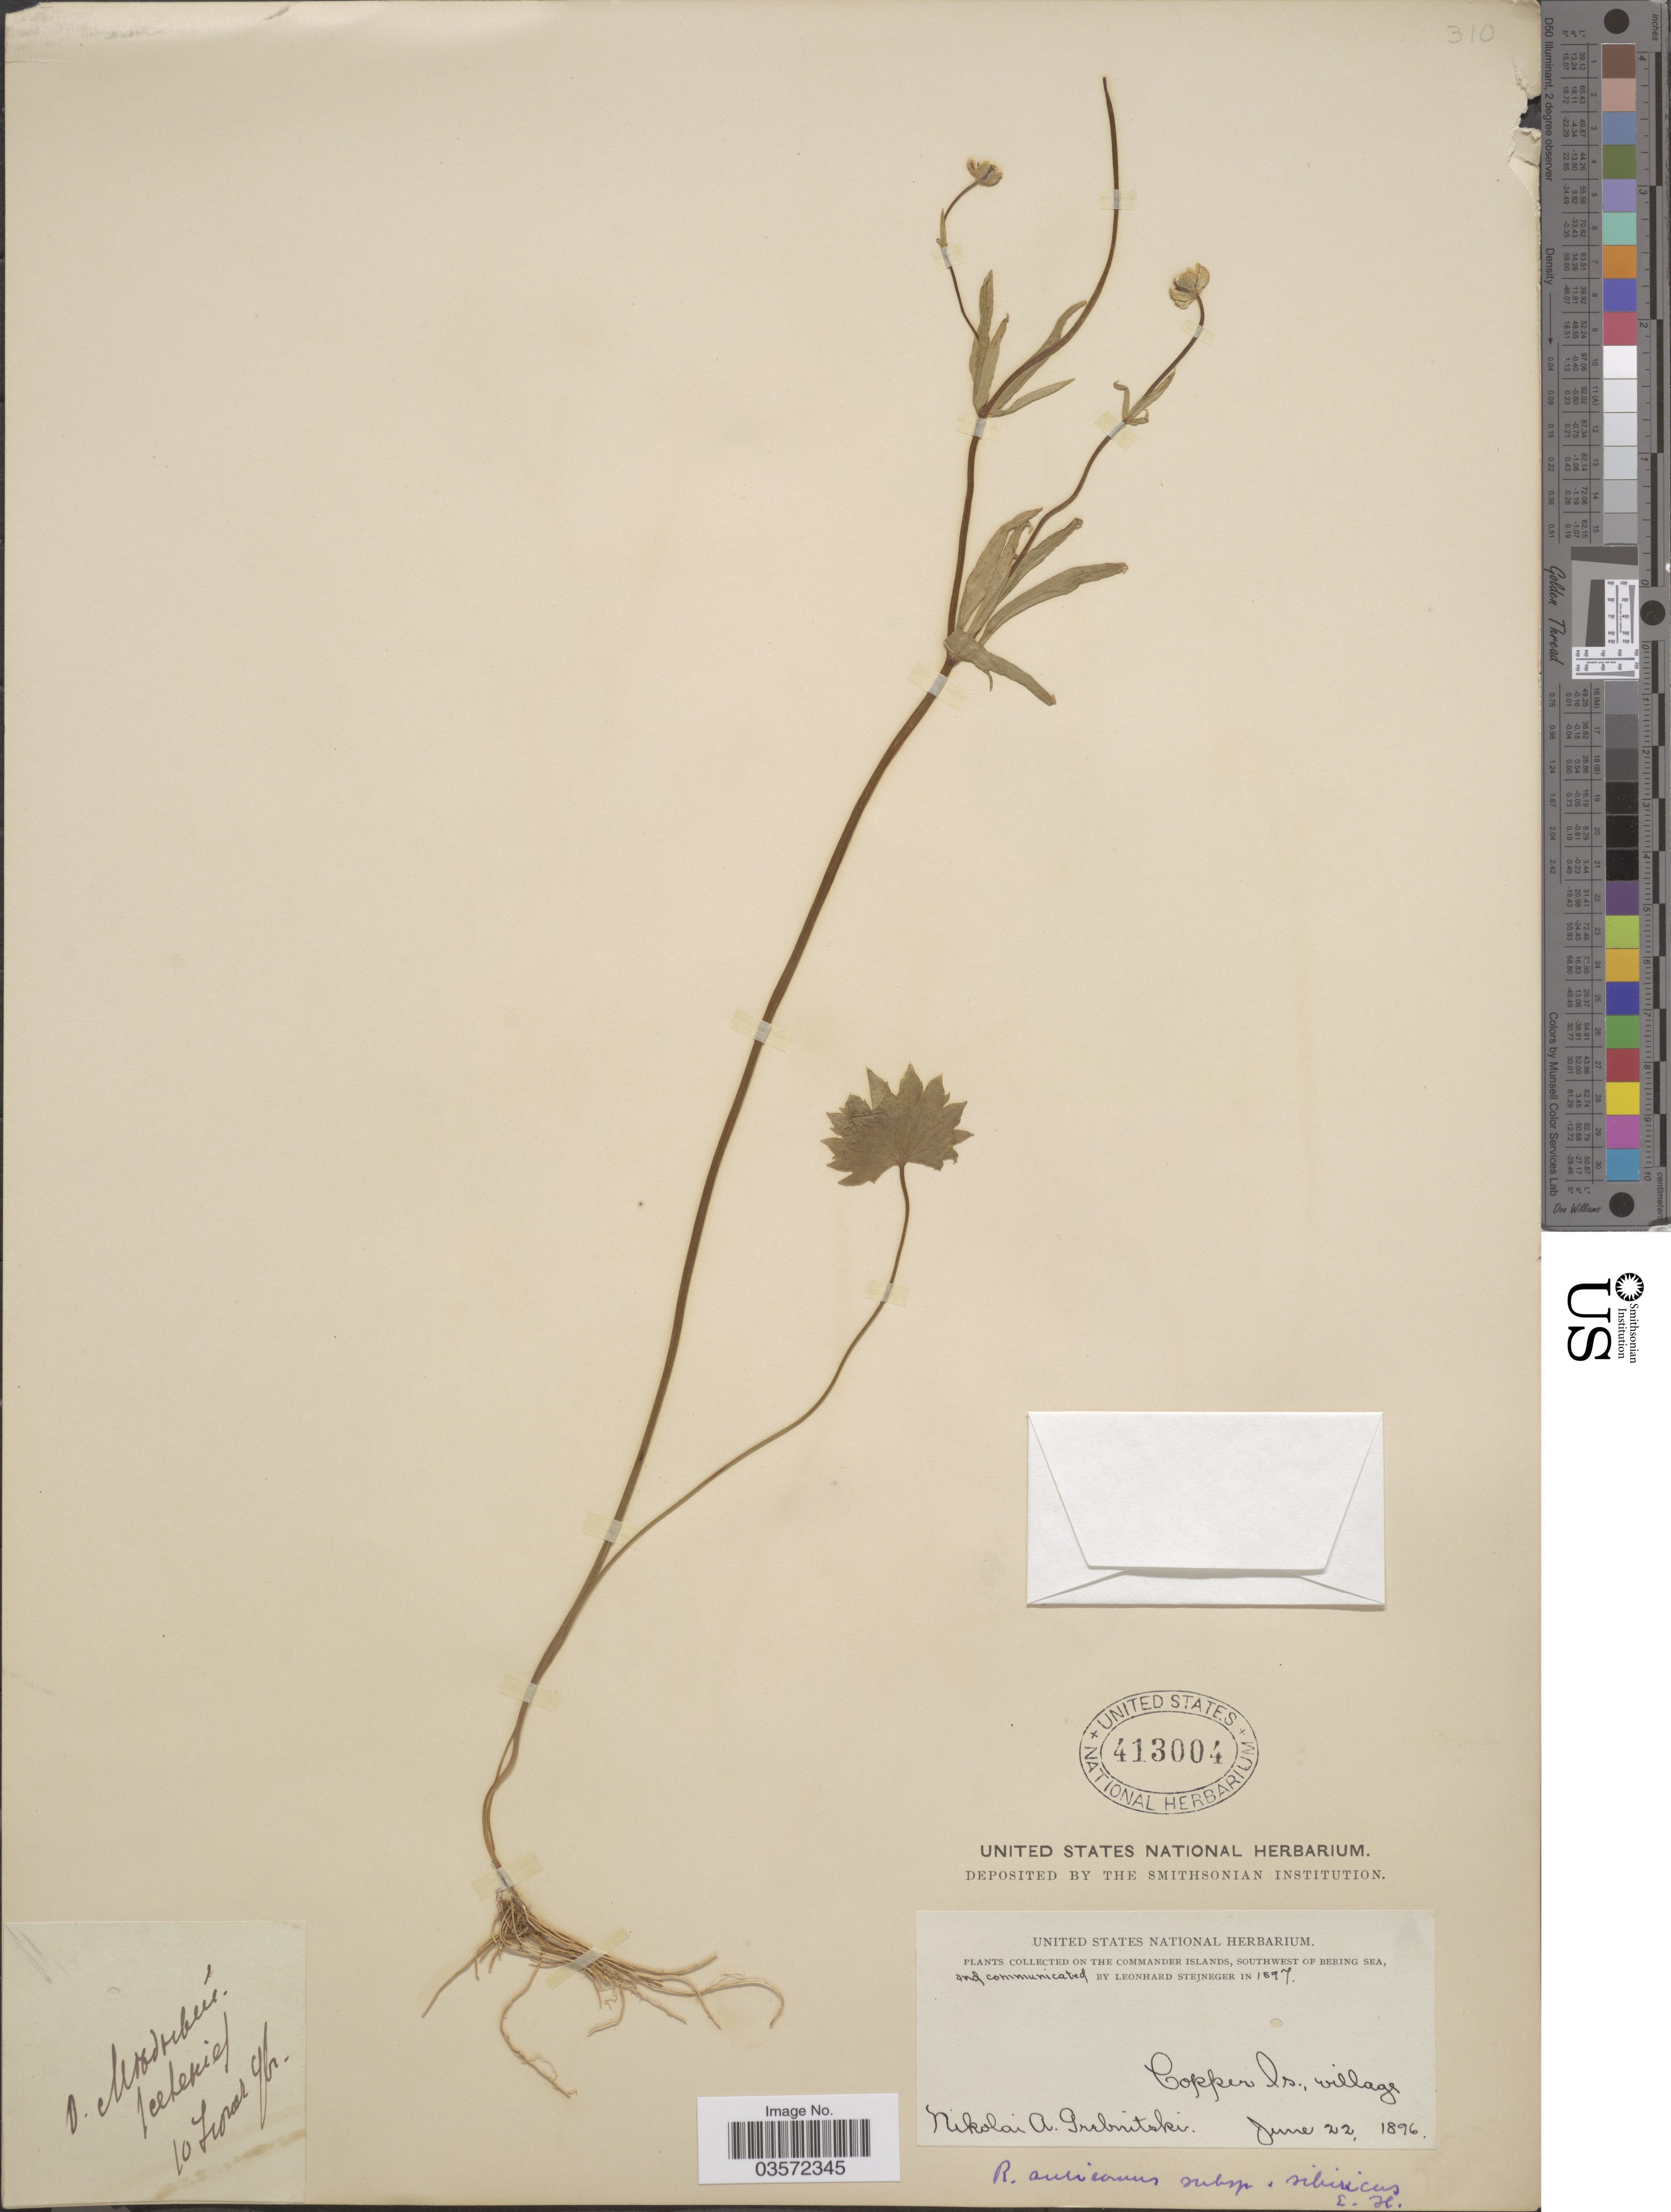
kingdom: Plantae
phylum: Tracheophyta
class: Magnoliopsida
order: Ranunculales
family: Ranunculaceae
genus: Ranunculus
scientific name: Ranunculus auricomus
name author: L.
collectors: N. Grebritski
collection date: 1896-06-22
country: Russian Federation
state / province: Kamchatka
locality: On the Commander Islands, southwest of Bering Sea. Copper Is., village.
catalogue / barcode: US 413004